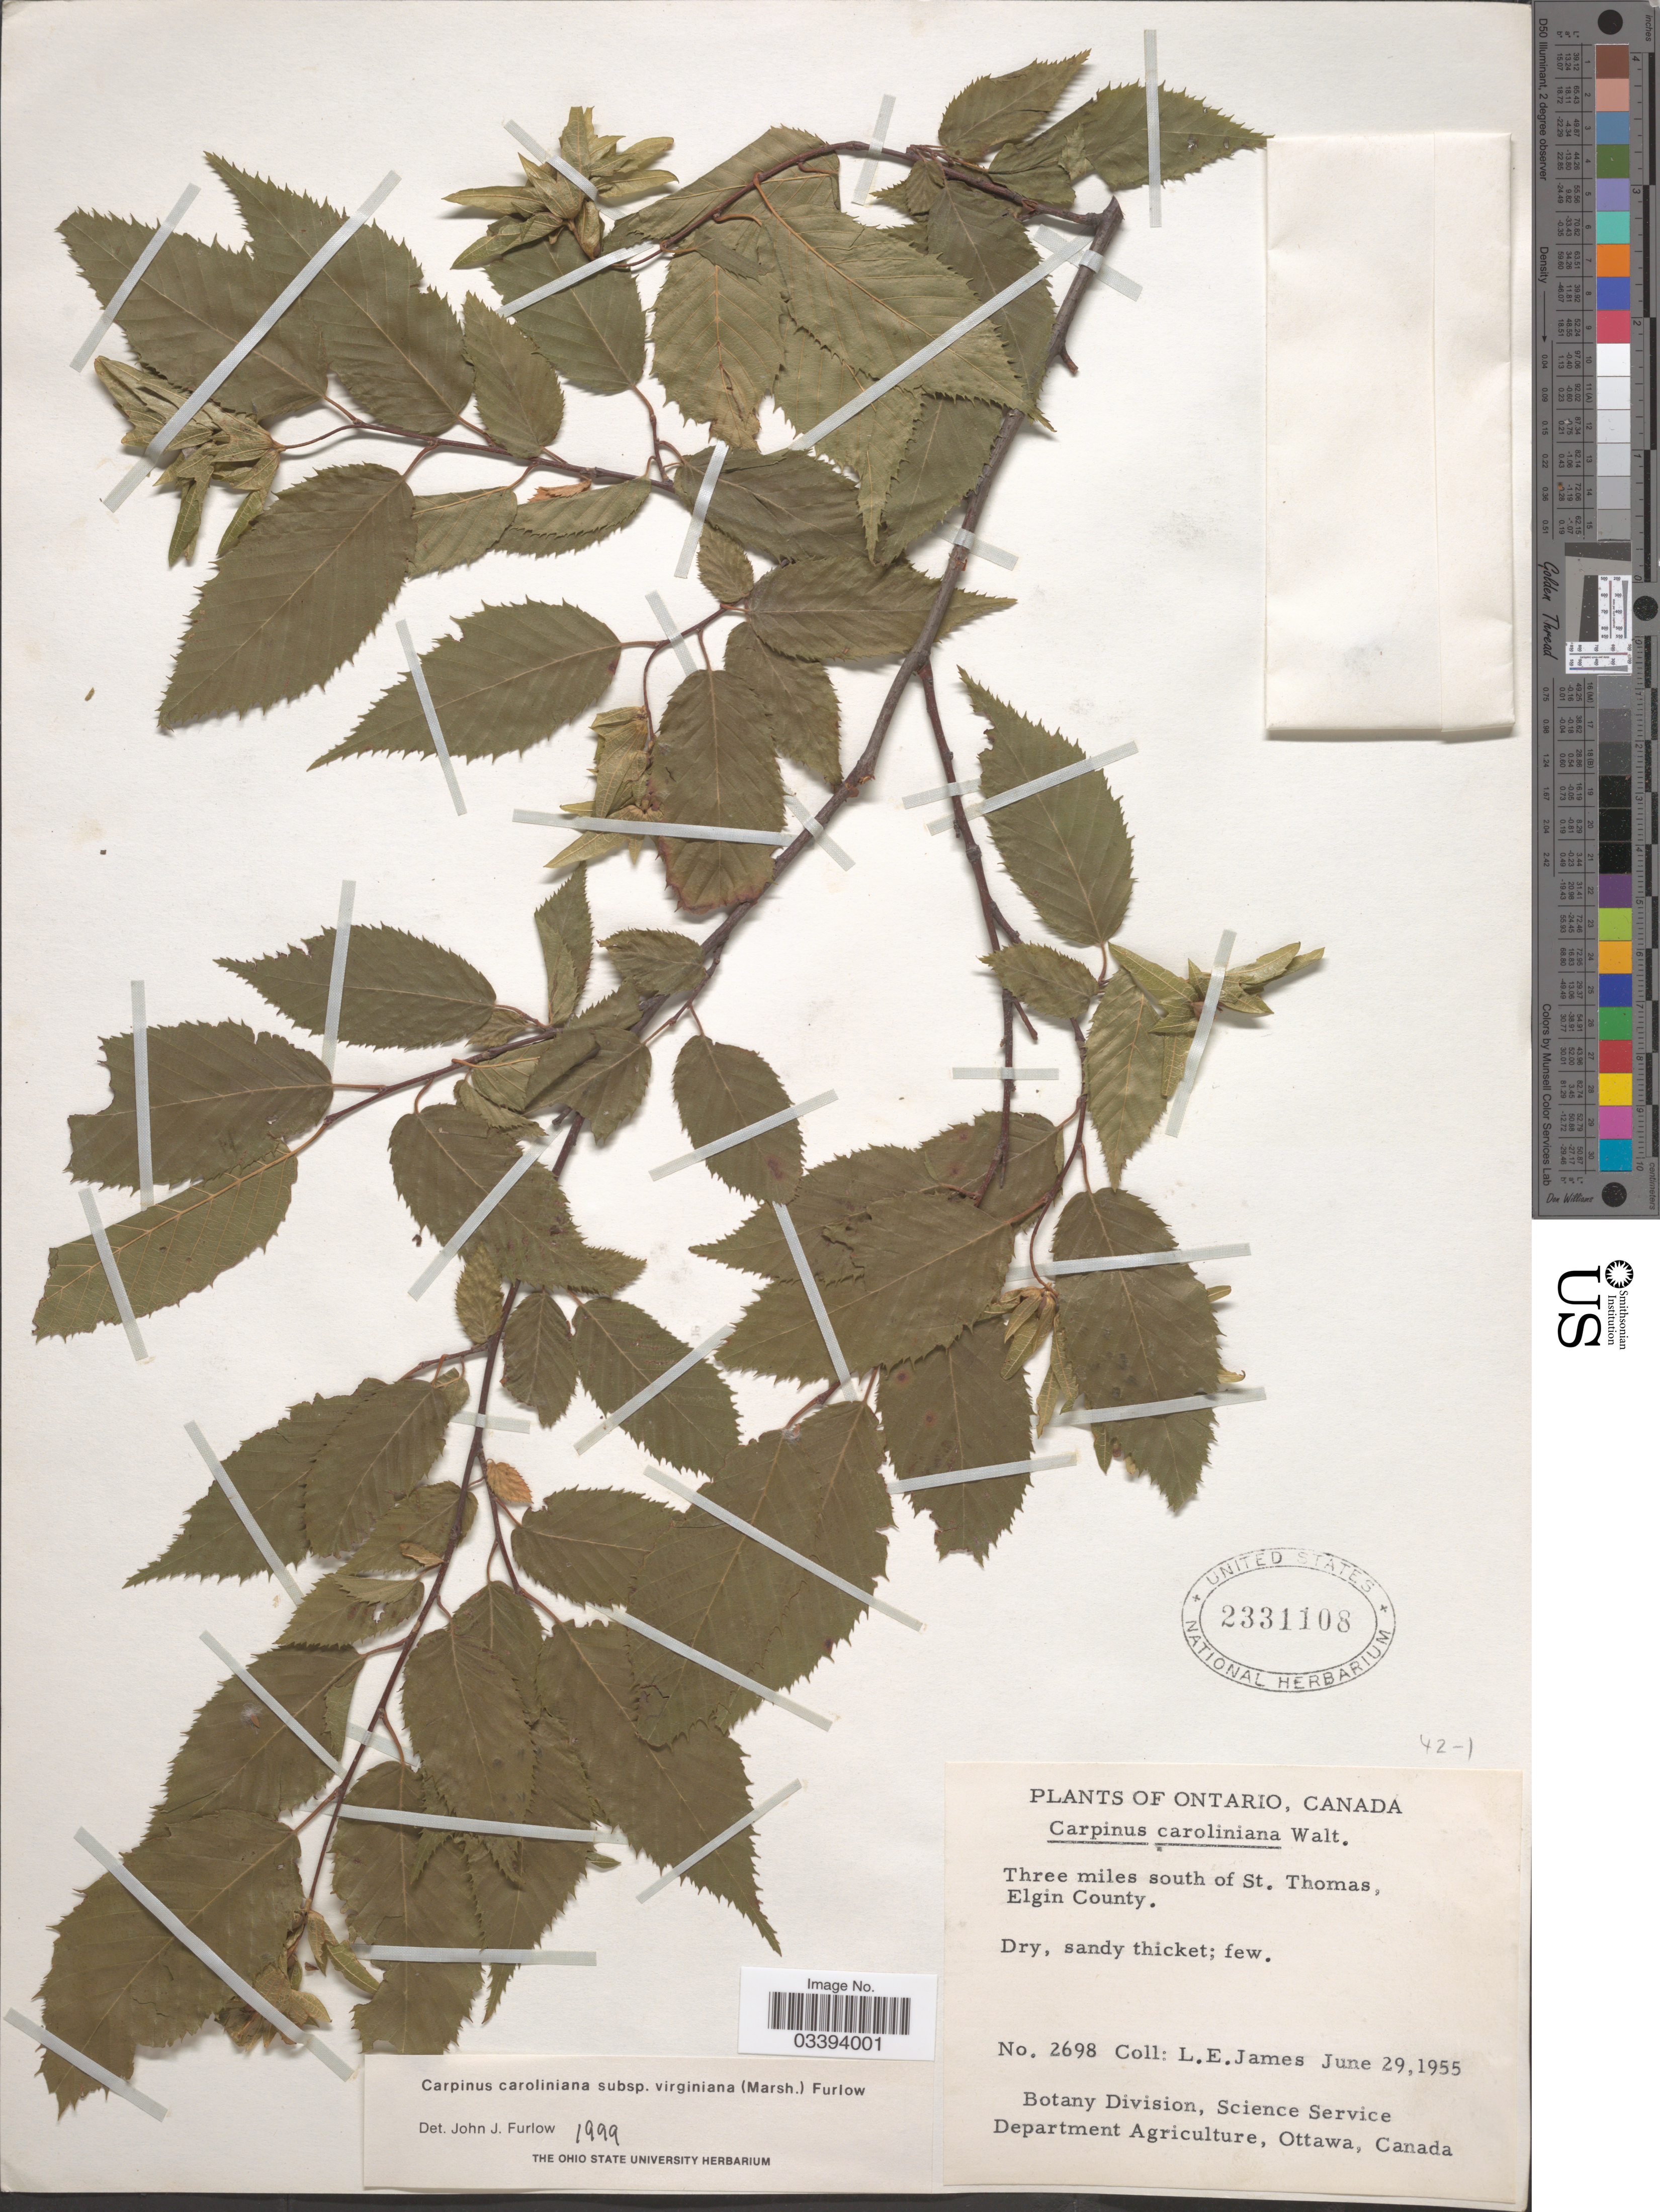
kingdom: Plantae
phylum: Tracheophyta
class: Magnoliopsida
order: Fagales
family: Betulaceae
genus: Carpinus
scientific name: Carpinus caroliniana subsp. virginiana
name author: (Marshall) Furlow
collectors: L. E. James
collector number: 2698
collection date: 1955-06-29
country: Canada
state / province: Ontario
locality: Three miles south of St. Thomas, Elgin County.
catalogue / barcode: US 2331108